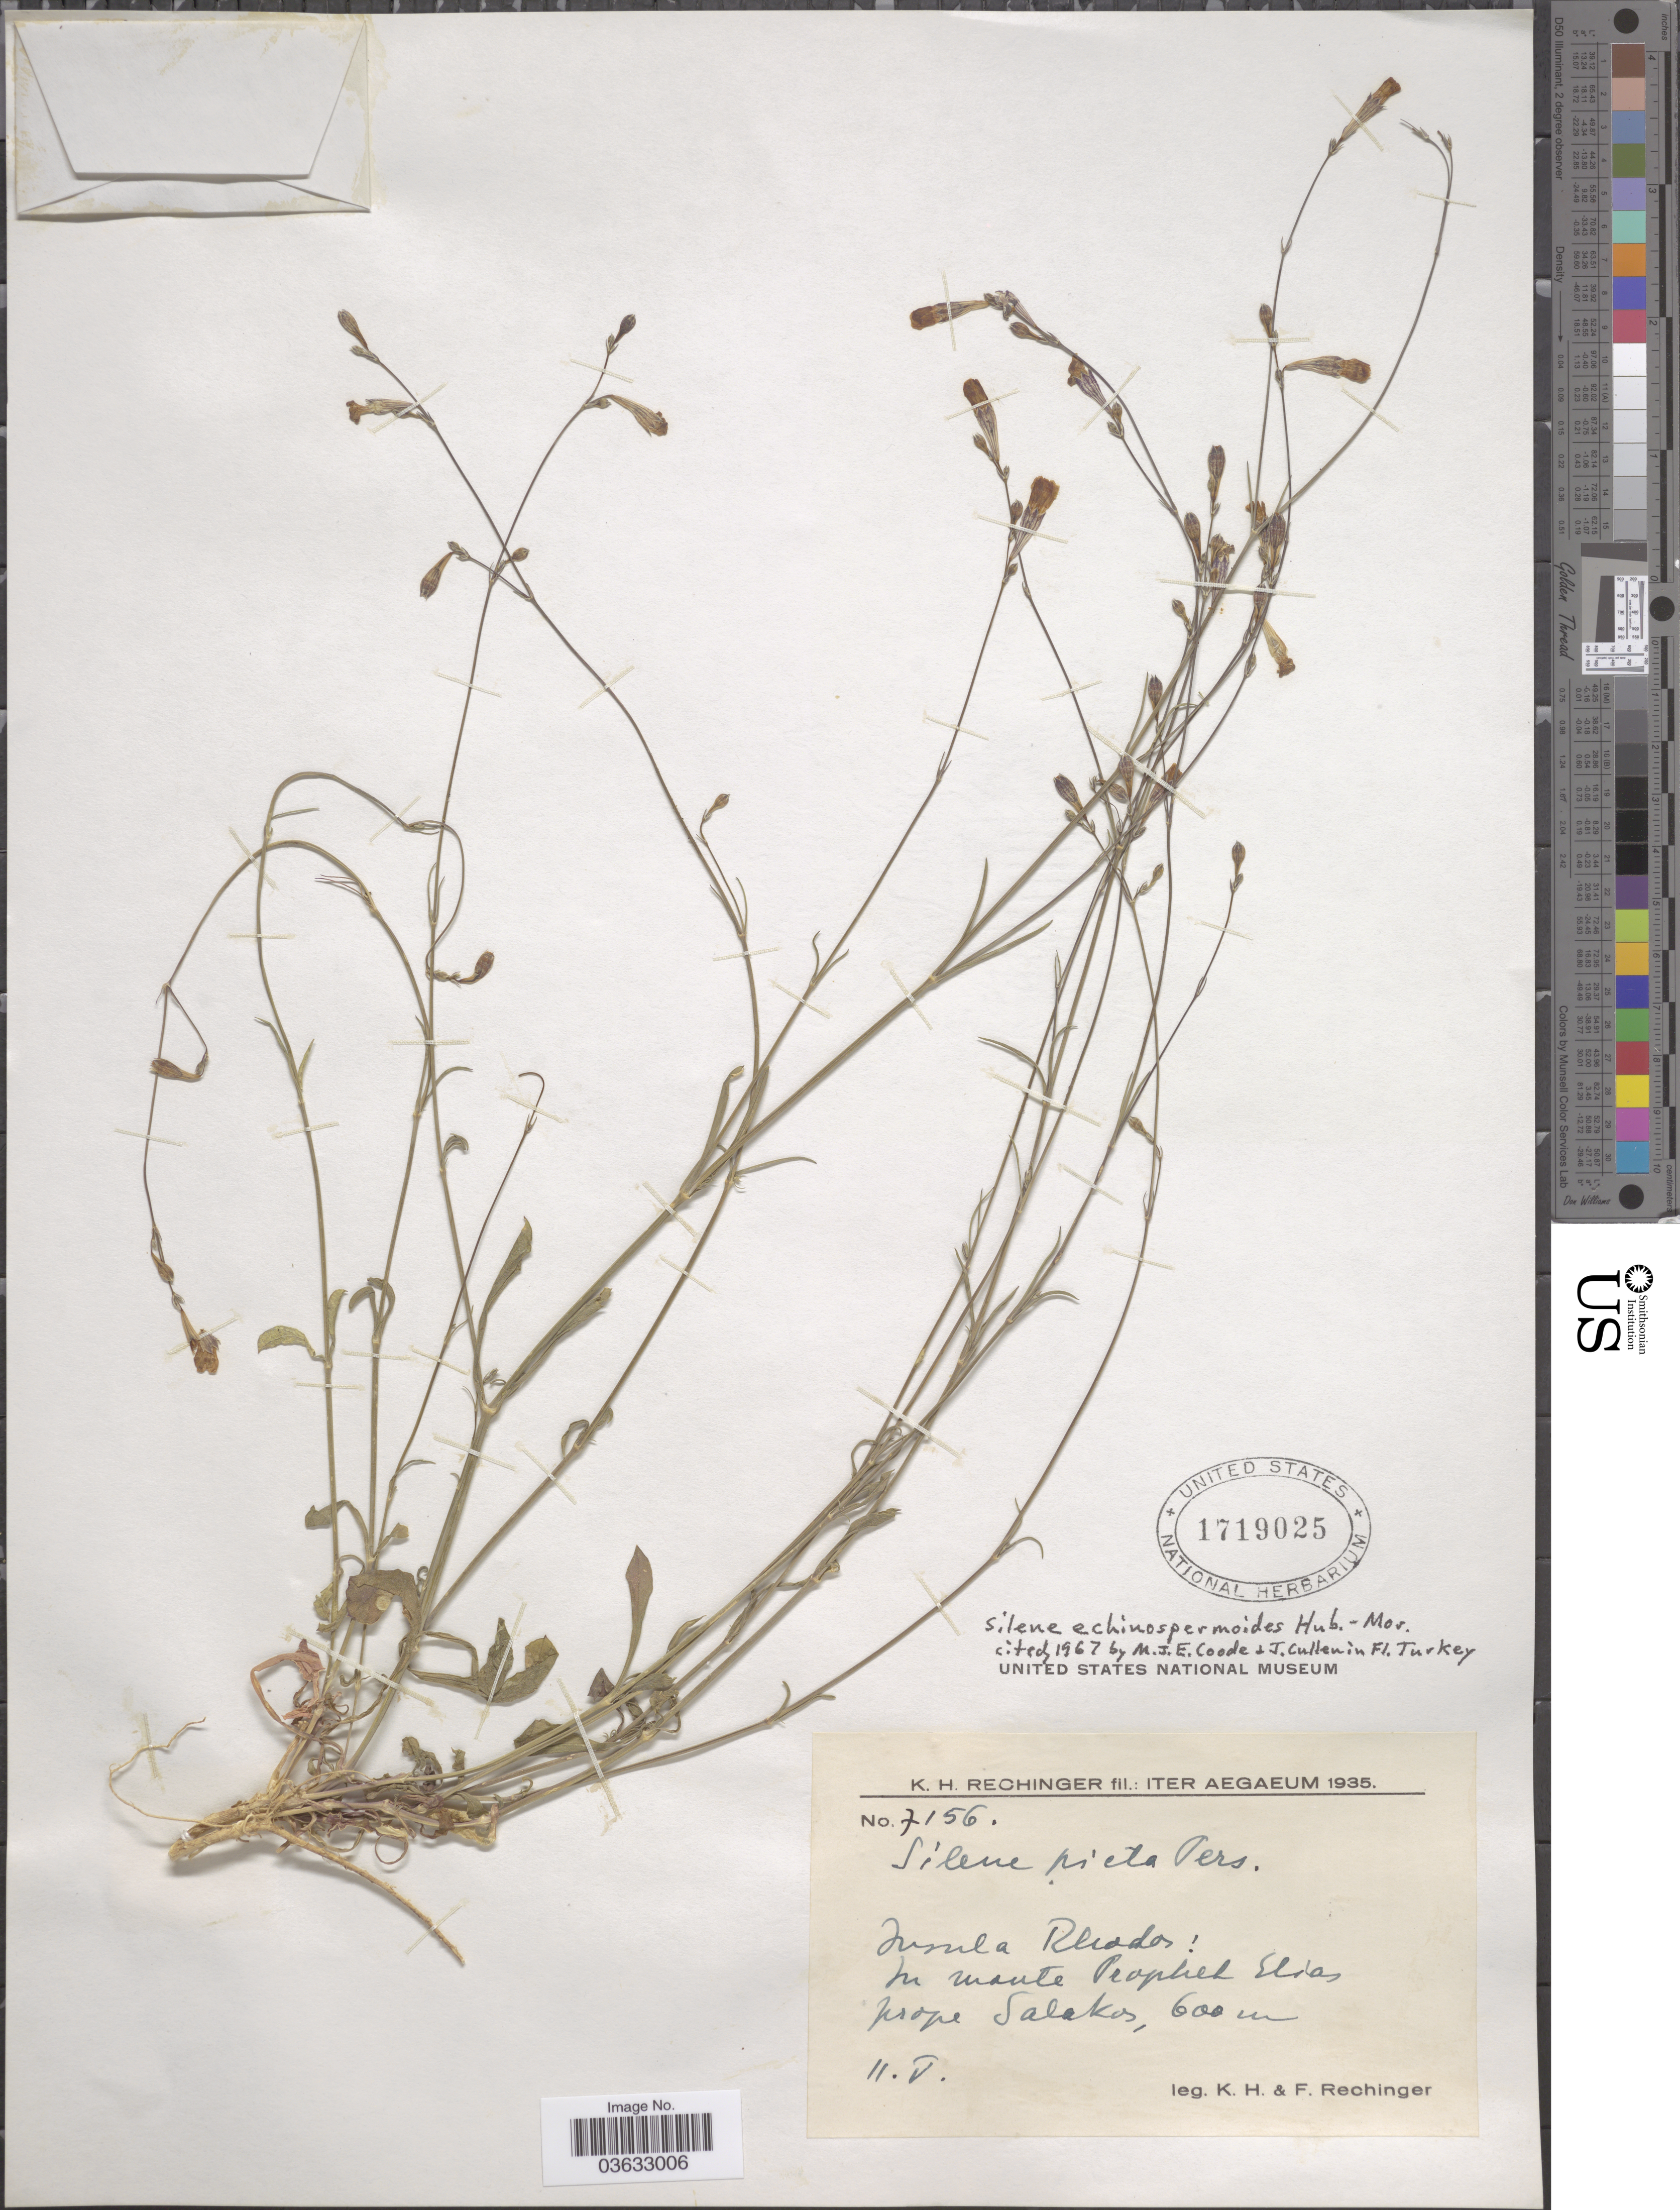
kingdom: Plantae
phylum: Tracheophyta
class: Magnoliopsida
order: Caryophyllales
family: Caryophyllaceae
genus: Silene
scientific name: Silene echinospermoides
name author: Hub.-Mor.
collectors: K. H. Rechinger & F. Rechinger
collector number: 7156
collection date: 1935-05-11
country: Greece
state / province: South Aegean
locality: Iter Aegæum. Insula Rhodes; In monte Prophet Elias prope Salakos.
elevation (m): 600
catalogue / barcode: US 1719025